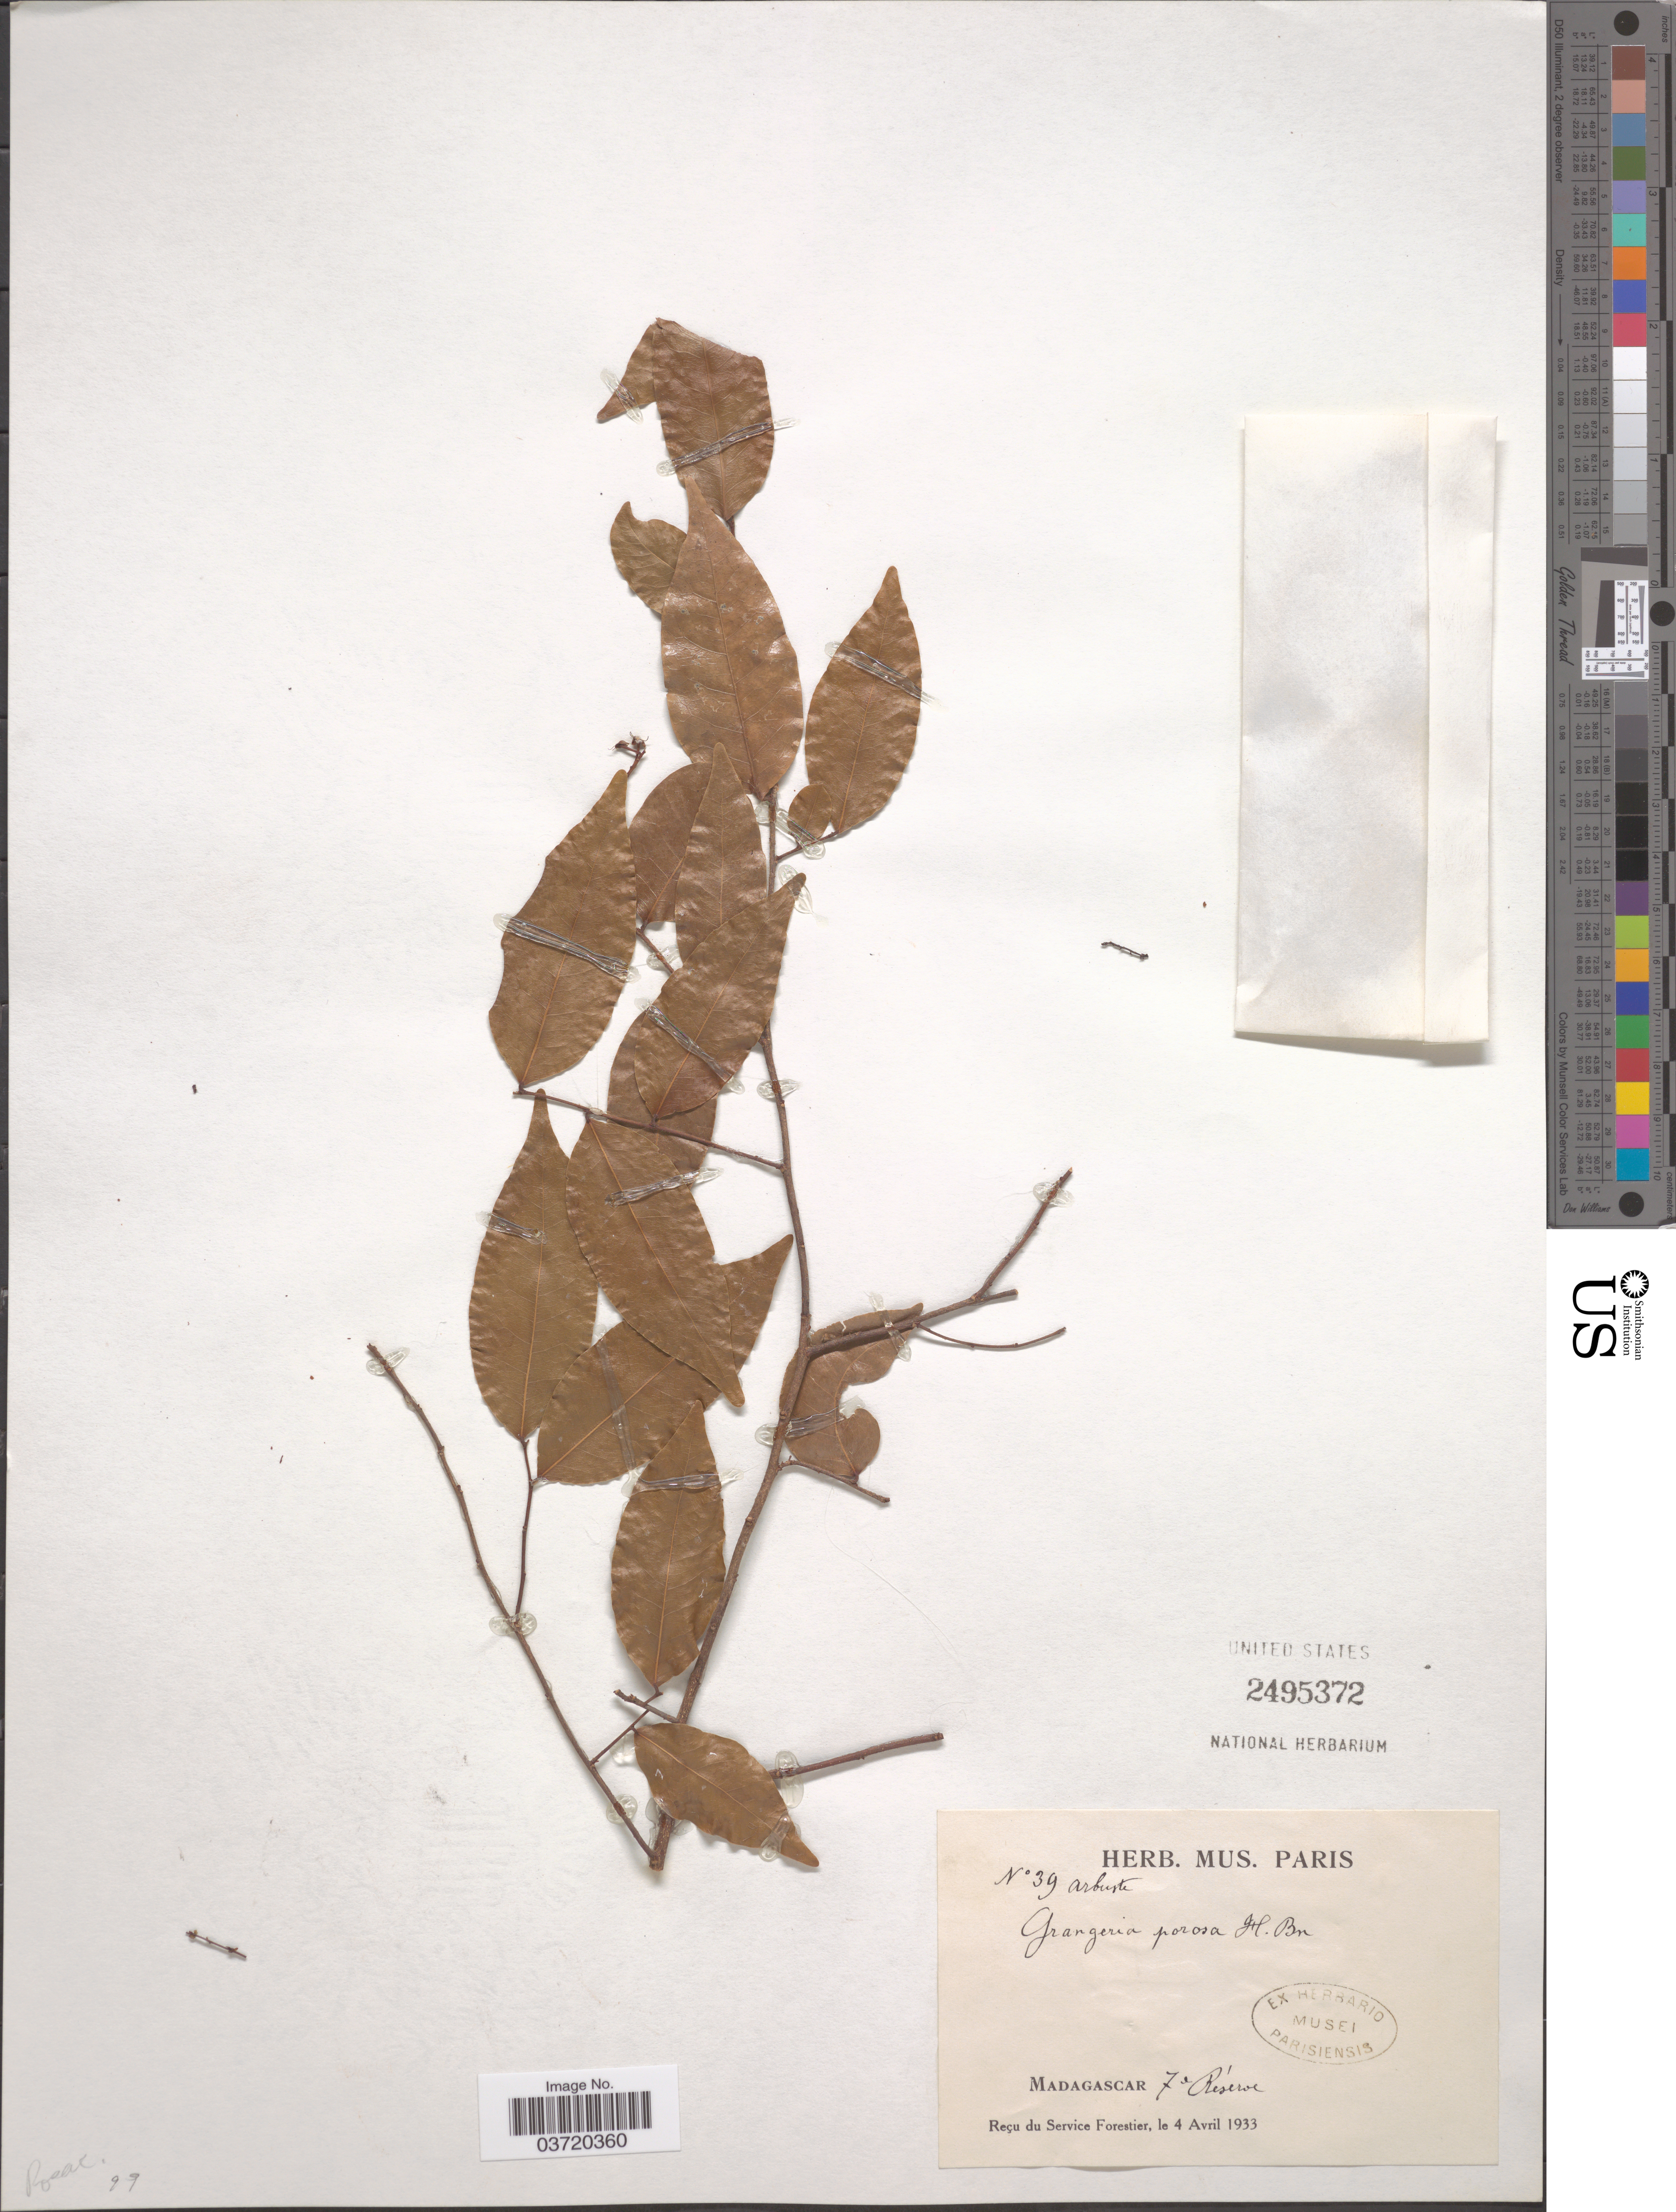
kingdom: Plantae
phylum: Tracheophyta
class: Magnoliopsida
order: Malpighiales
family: Chrysobalanaceae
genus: Grangeria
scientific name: Grangeria porosa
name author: Boivin ex Baill.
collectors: ex herb. Mus. Paris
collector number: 39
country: Madagascar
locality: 7e Resérve.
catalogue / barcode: US 2495372